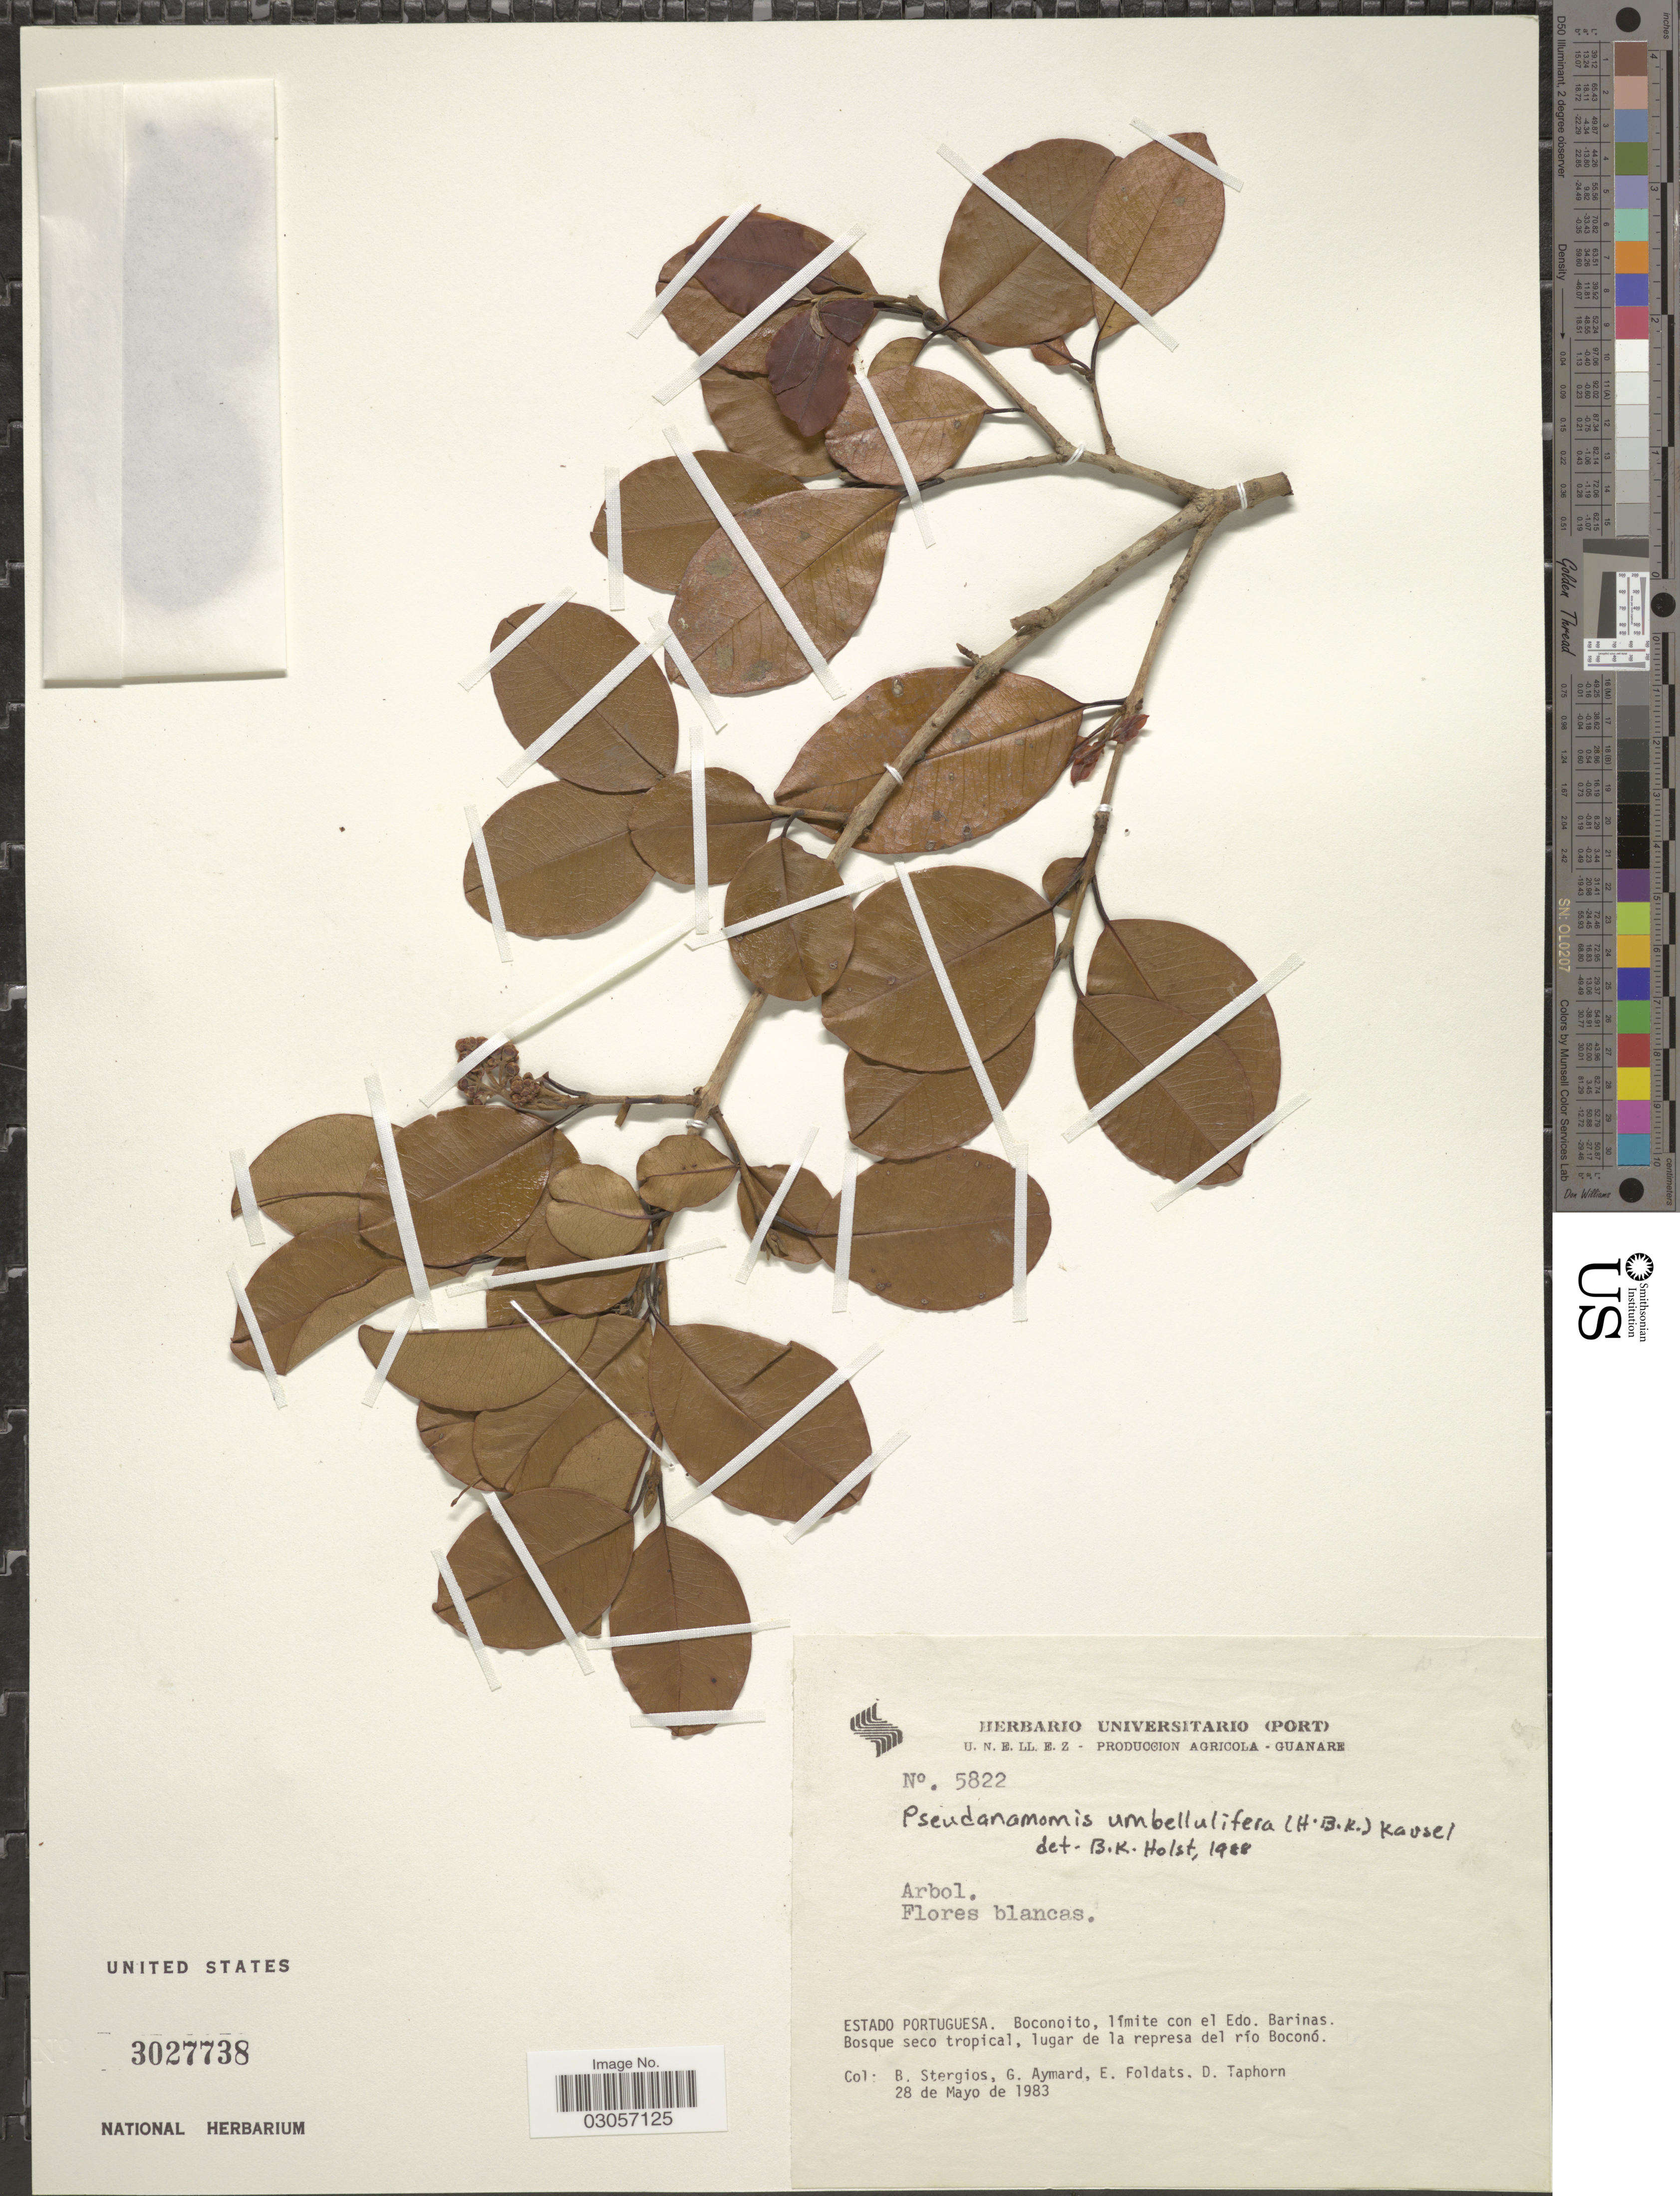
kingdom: Plantae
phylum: Tracheophyta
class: Magnoliopsida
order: Myrtales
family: Myrtaceae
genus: Eugenia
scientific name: Eugenia umbellulifera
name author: (Kunth) Krug & Urb.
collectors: B. G. Stergios, G. A. Aymard, E. Foldats & D. Taphorn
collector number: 5822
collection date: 1983-05-28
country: Venezuela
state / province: Portuguesa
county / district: San Genaro de Boconoito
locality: Boconoito, límite con el Edo. Barinas, lugar de la represa del río Boconó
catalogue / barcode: US 3027738